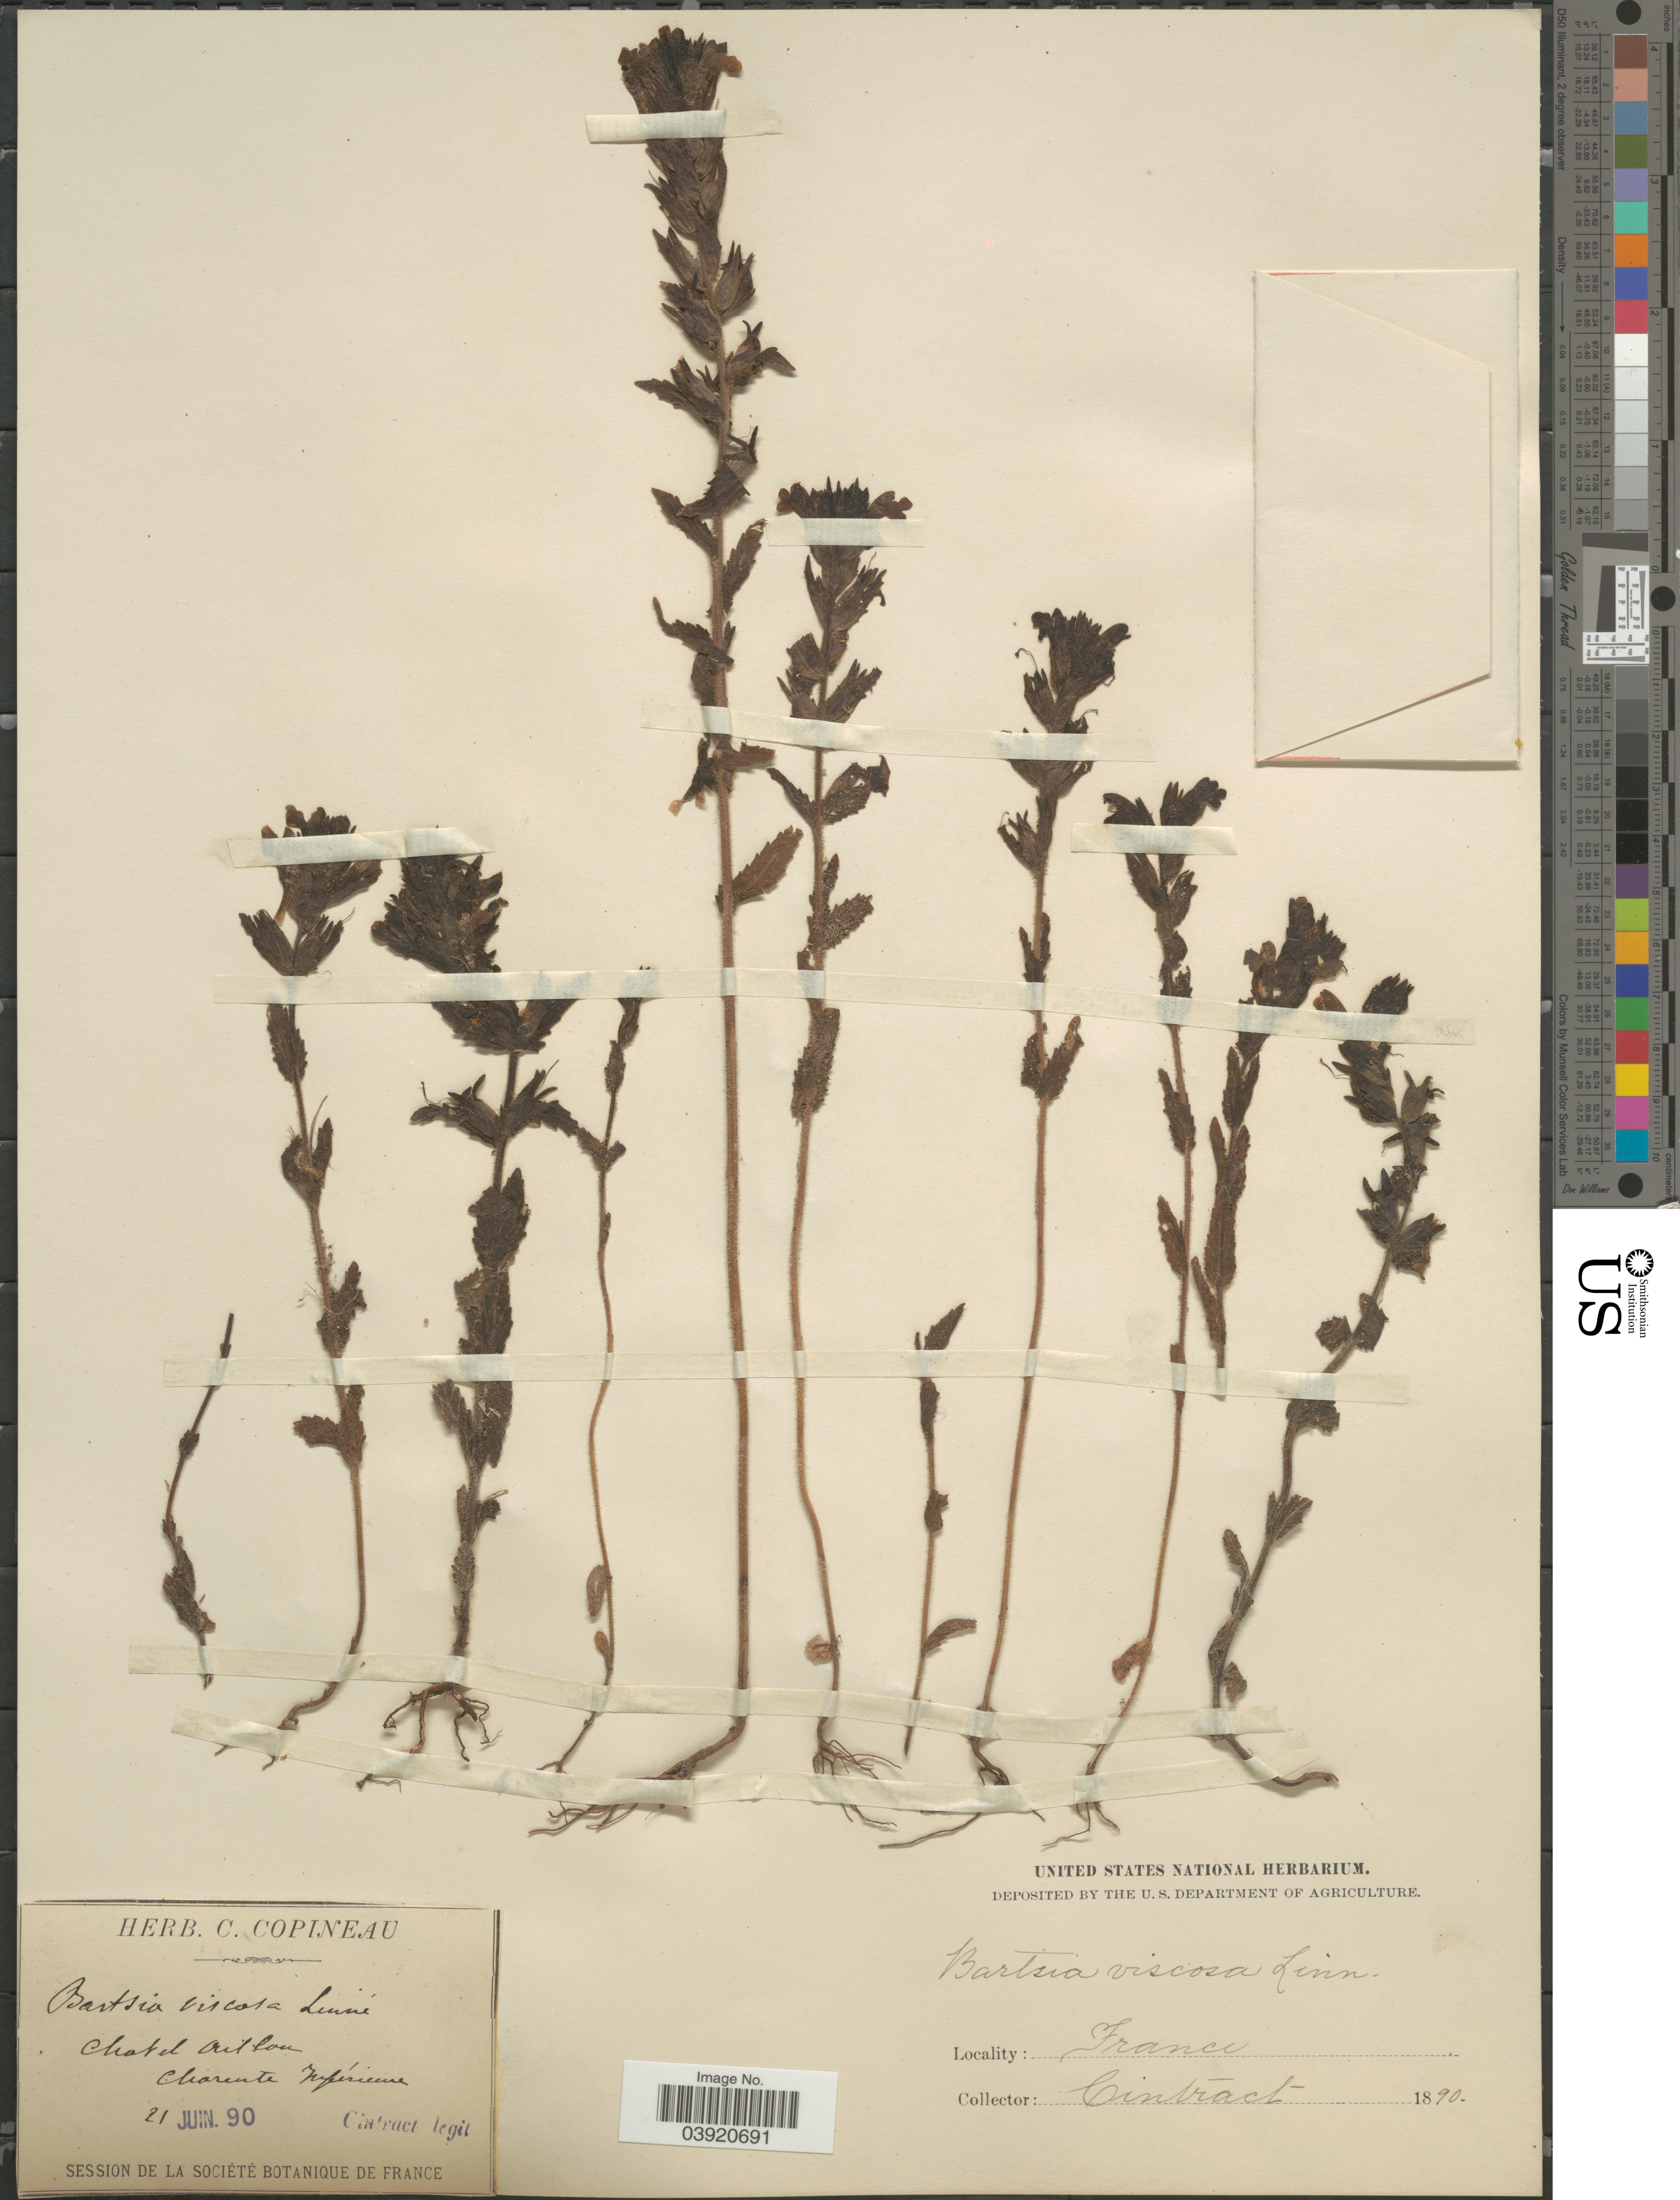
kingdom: Plantae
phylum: Tracheophyta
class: Magnoliopsida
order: Lamiales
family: Orobanchaceae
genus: Bellardia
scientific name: Bellardia viscosa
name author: (L.) Fisch. & C.A. Mey.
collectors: Cintract, --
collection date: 1890-06-21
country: France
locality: Chatelaillon. Charente Inférieure.